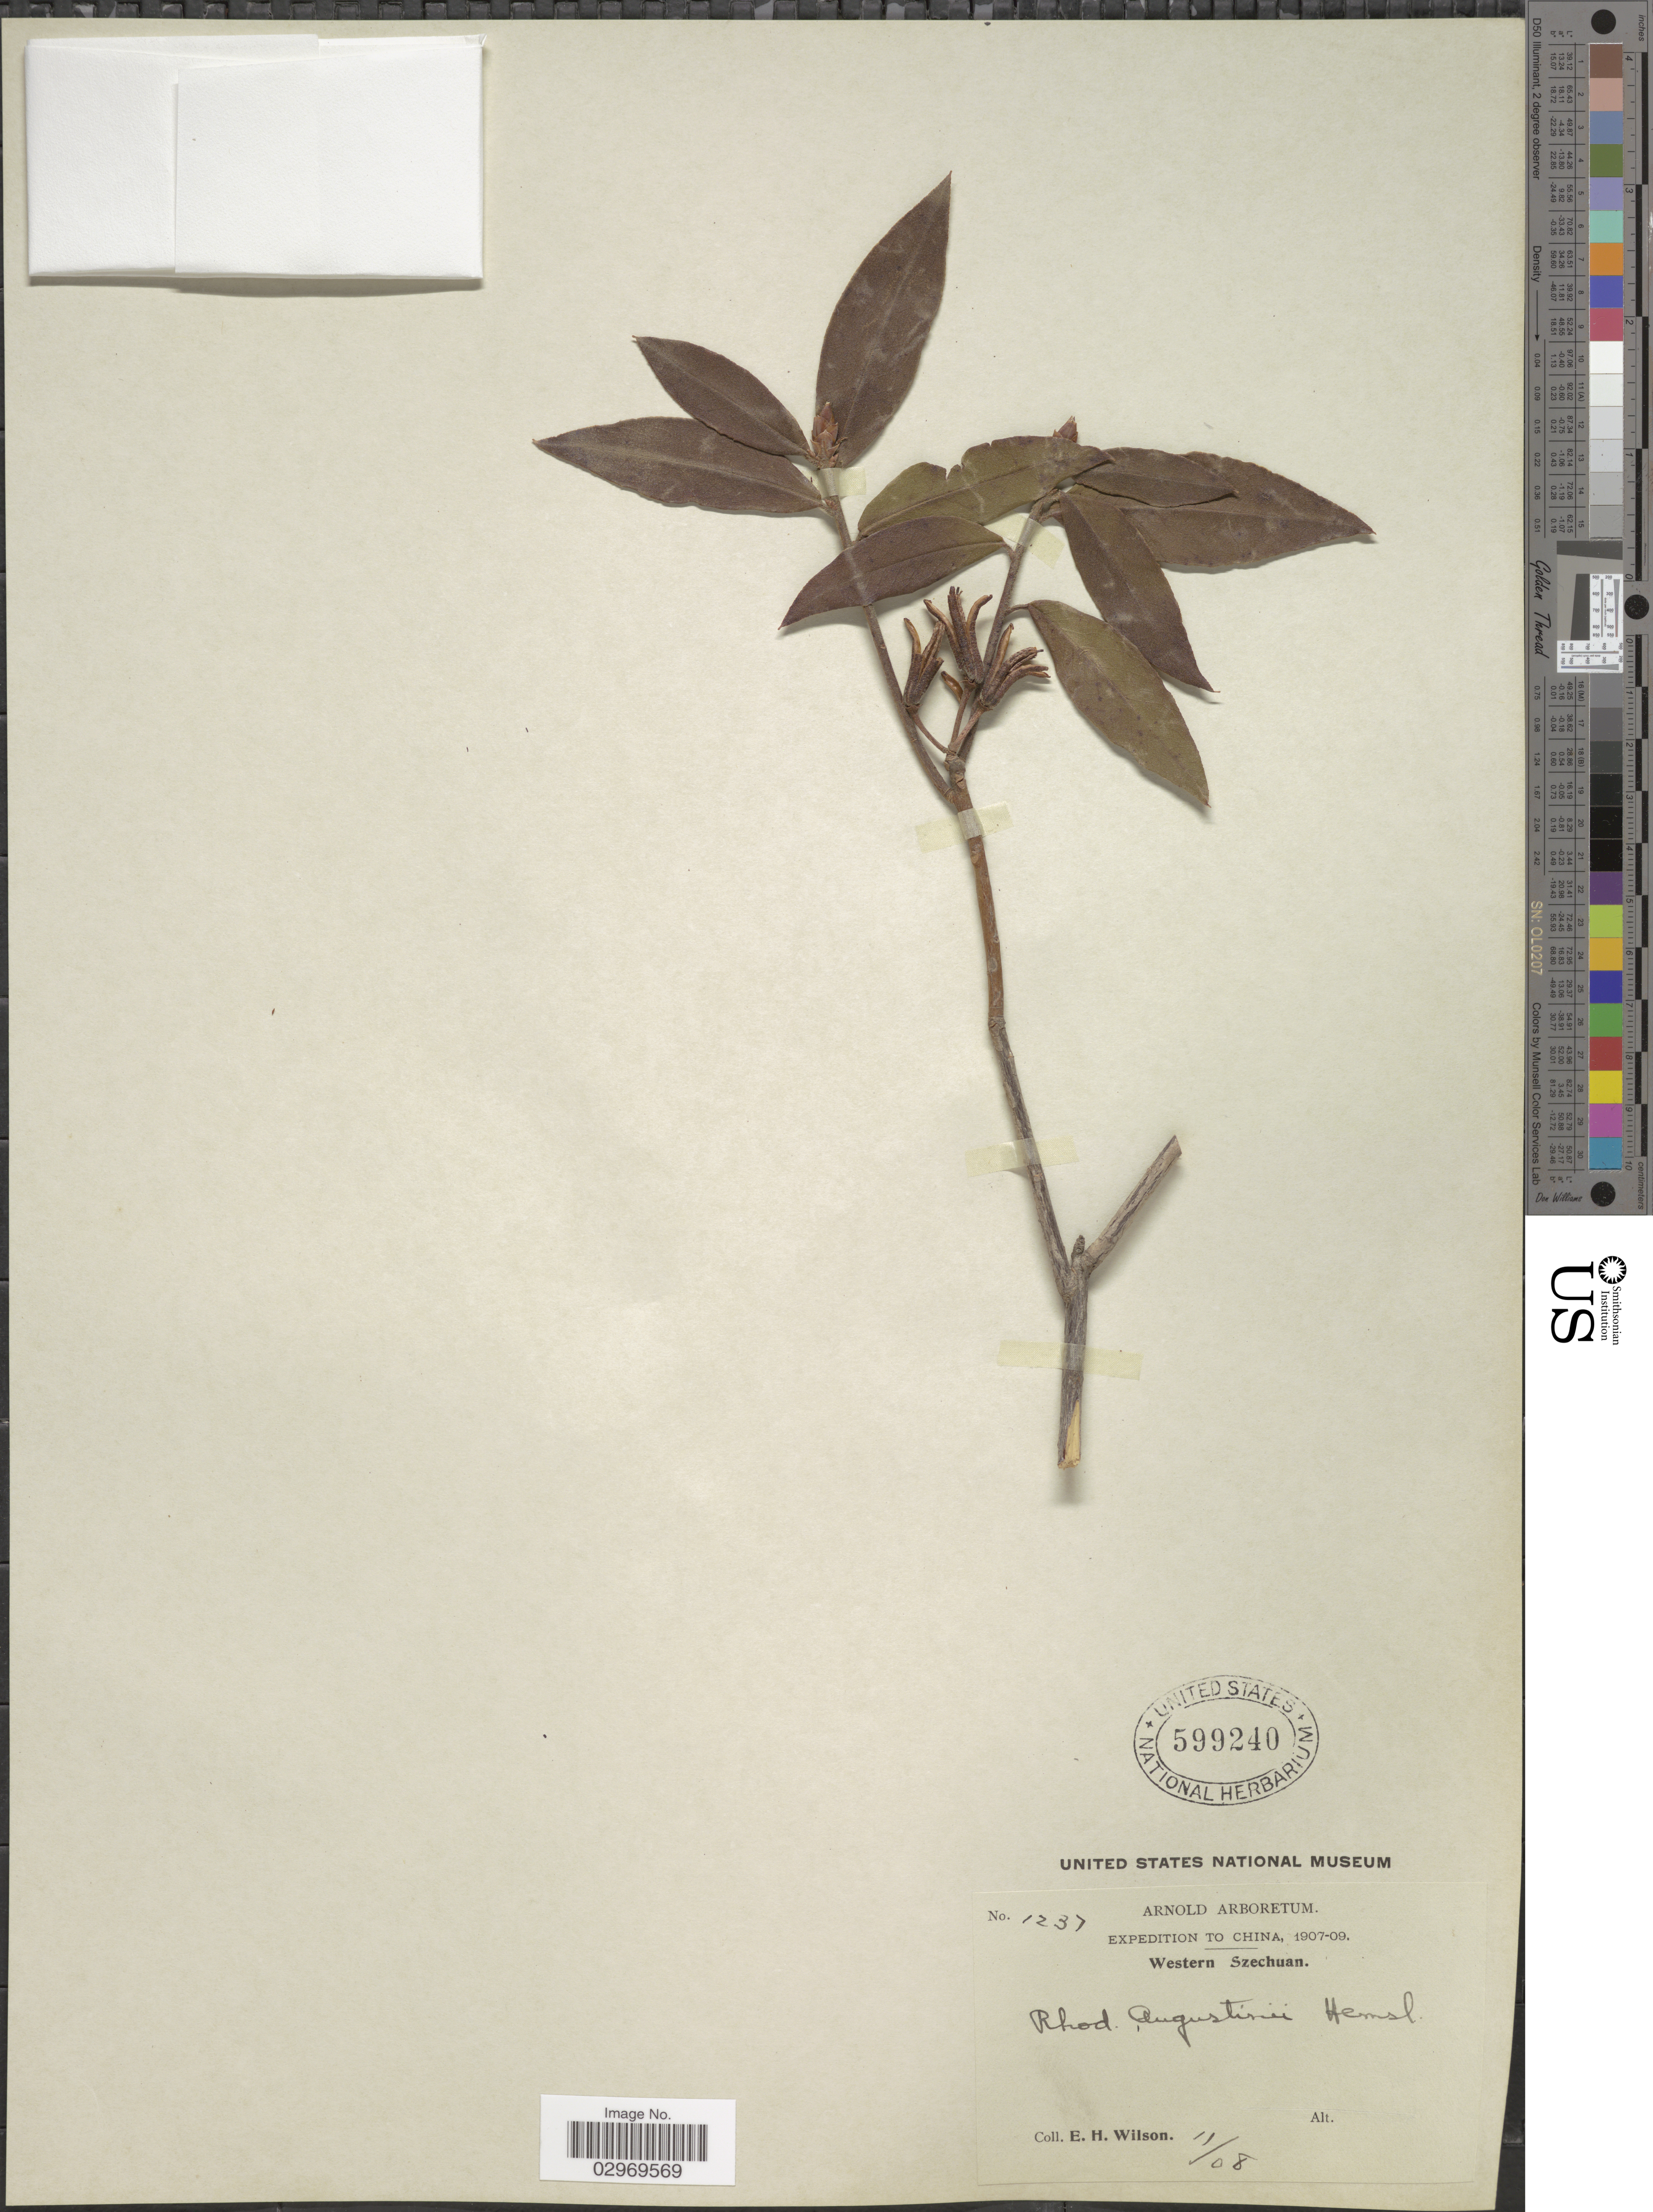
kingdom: Plantae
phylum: Tracheophyta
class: Magnoliopsida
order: Ericales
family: Ericaceae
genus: Rhododendron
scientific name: Rhododendron augustinei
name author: Hemsl.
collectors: E. Wilson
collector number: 1237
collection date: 1908-11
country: China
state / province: Sichuan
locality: Western Szechuan.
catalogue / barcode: US 599240